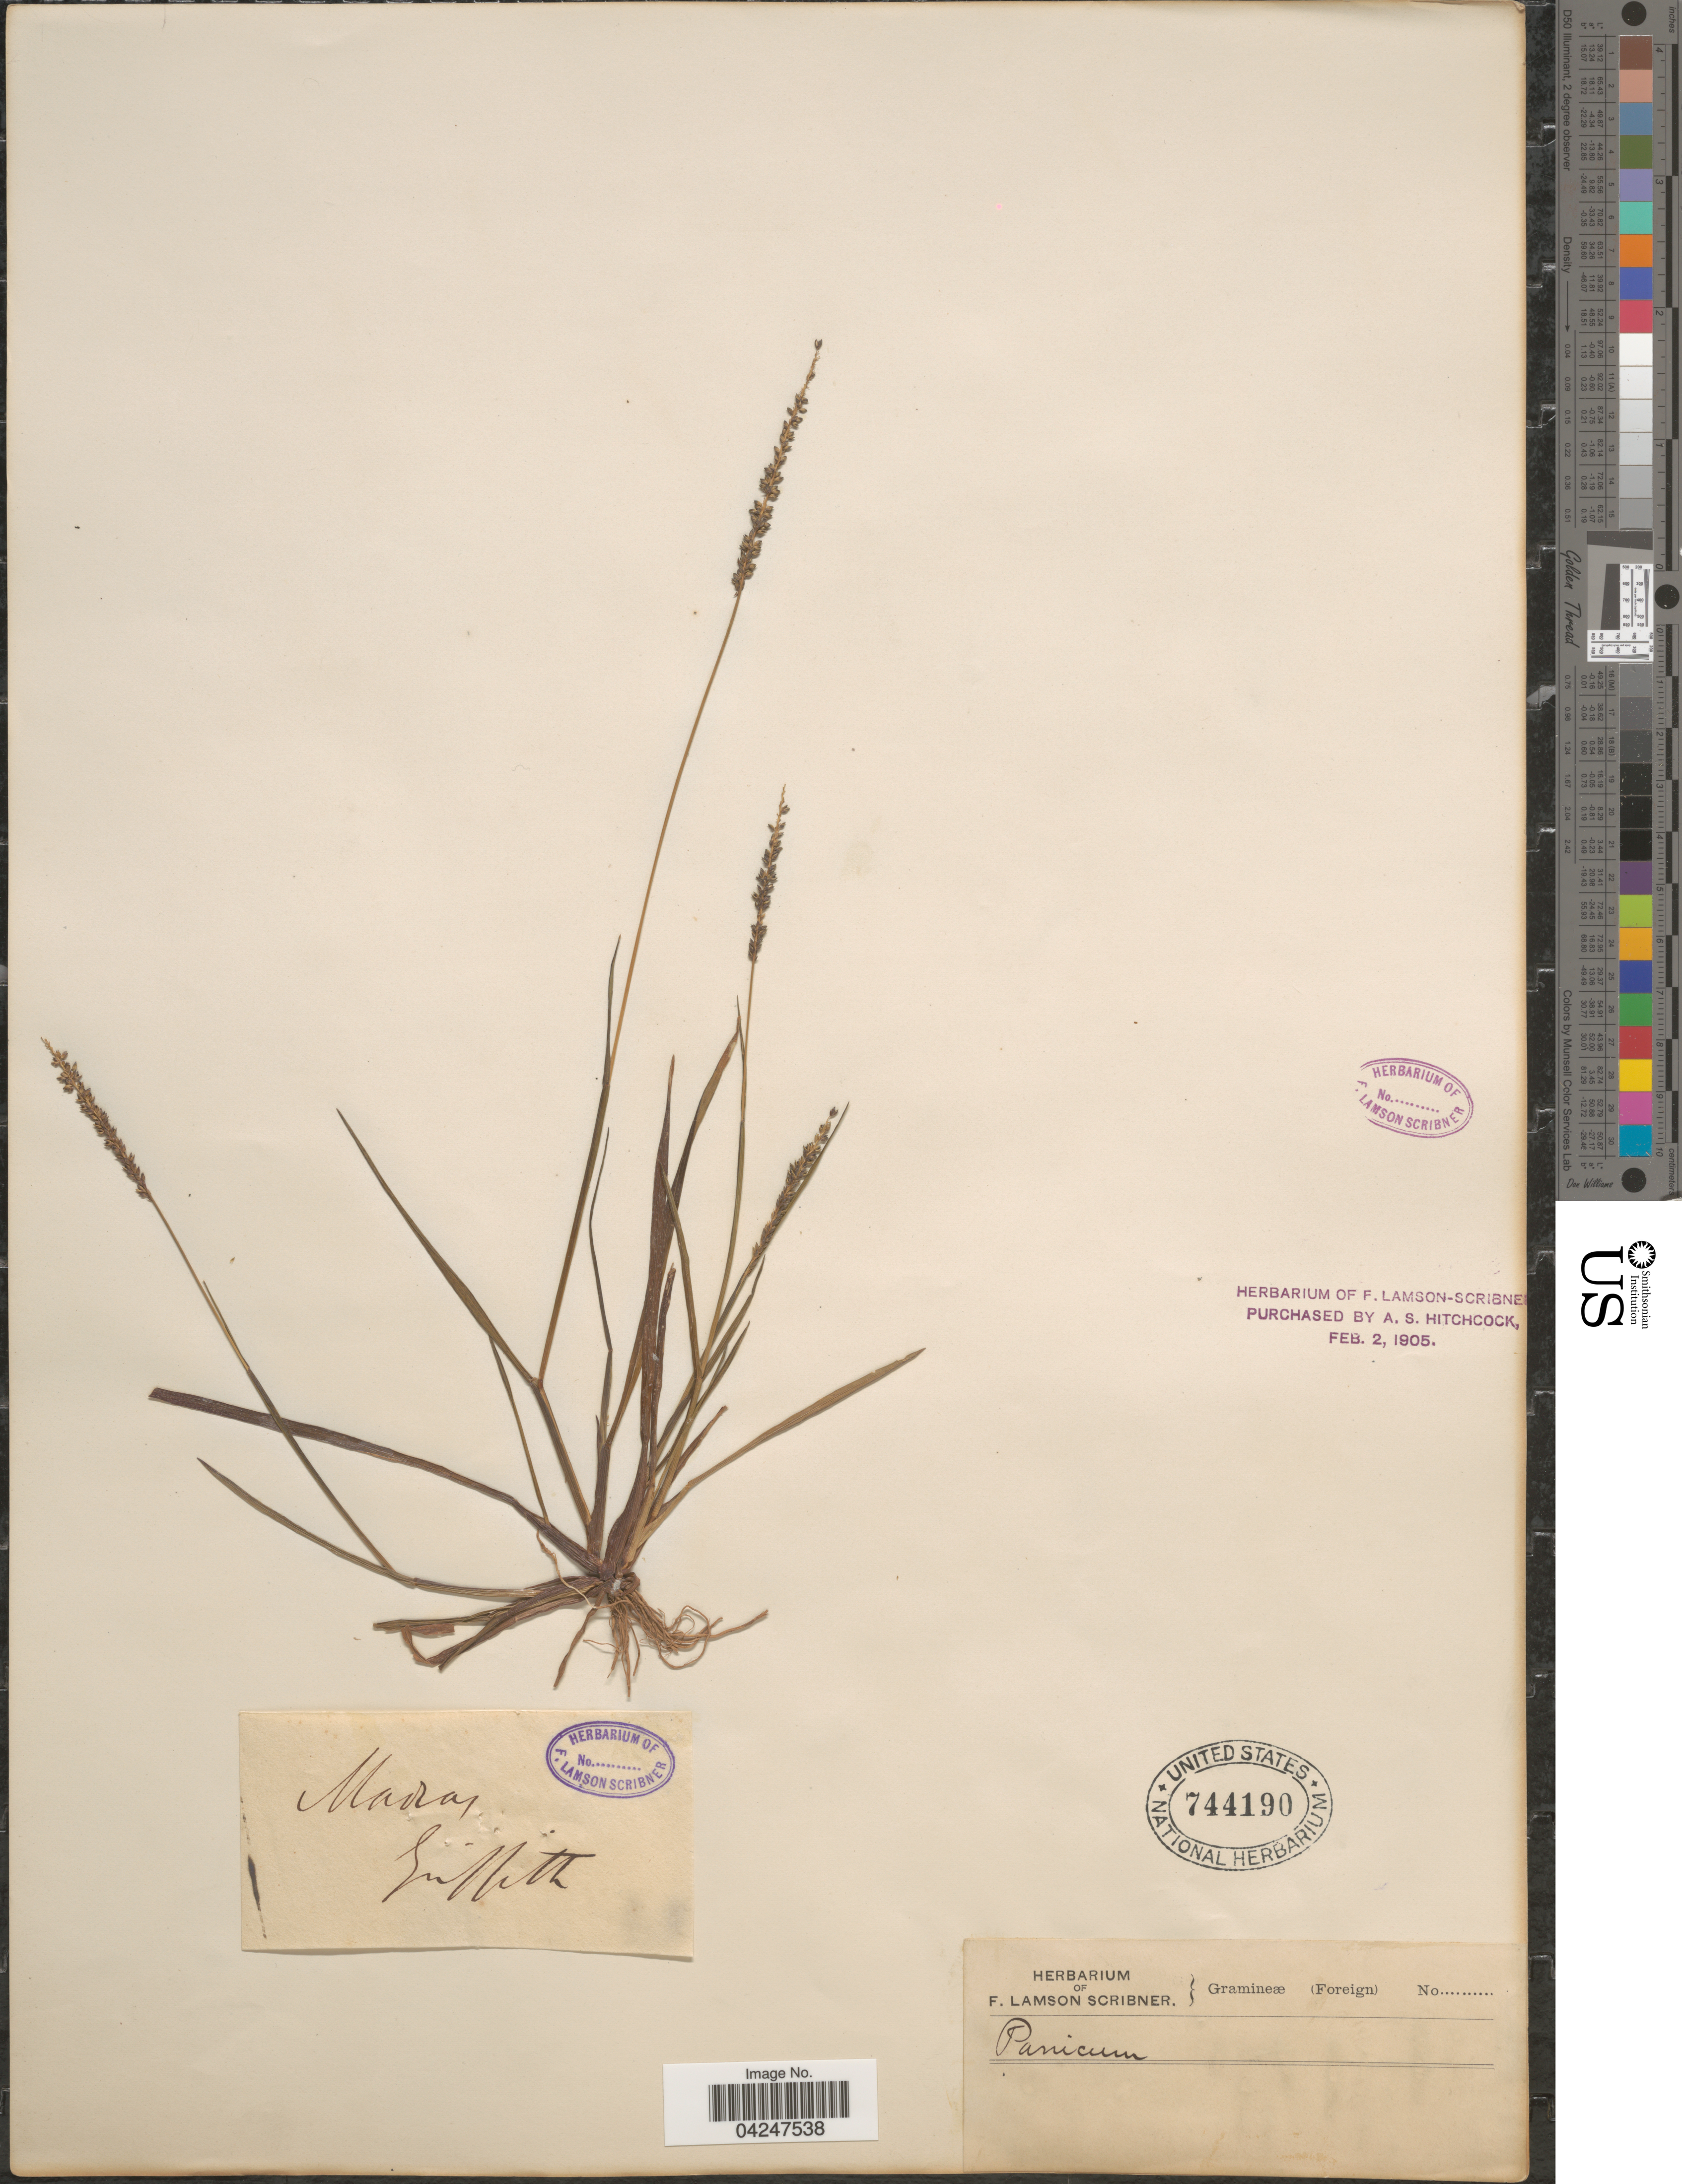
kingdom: Plantae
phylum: Tracheophyta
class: Liliopsida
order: Poales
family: Poaceae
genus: Sacciolepis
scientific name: Sacciolepis myosuroides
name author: (R. Br.) Chase ex E.G. Camus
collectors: -. Griffith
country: India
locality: Madras.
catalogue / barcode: US 744190